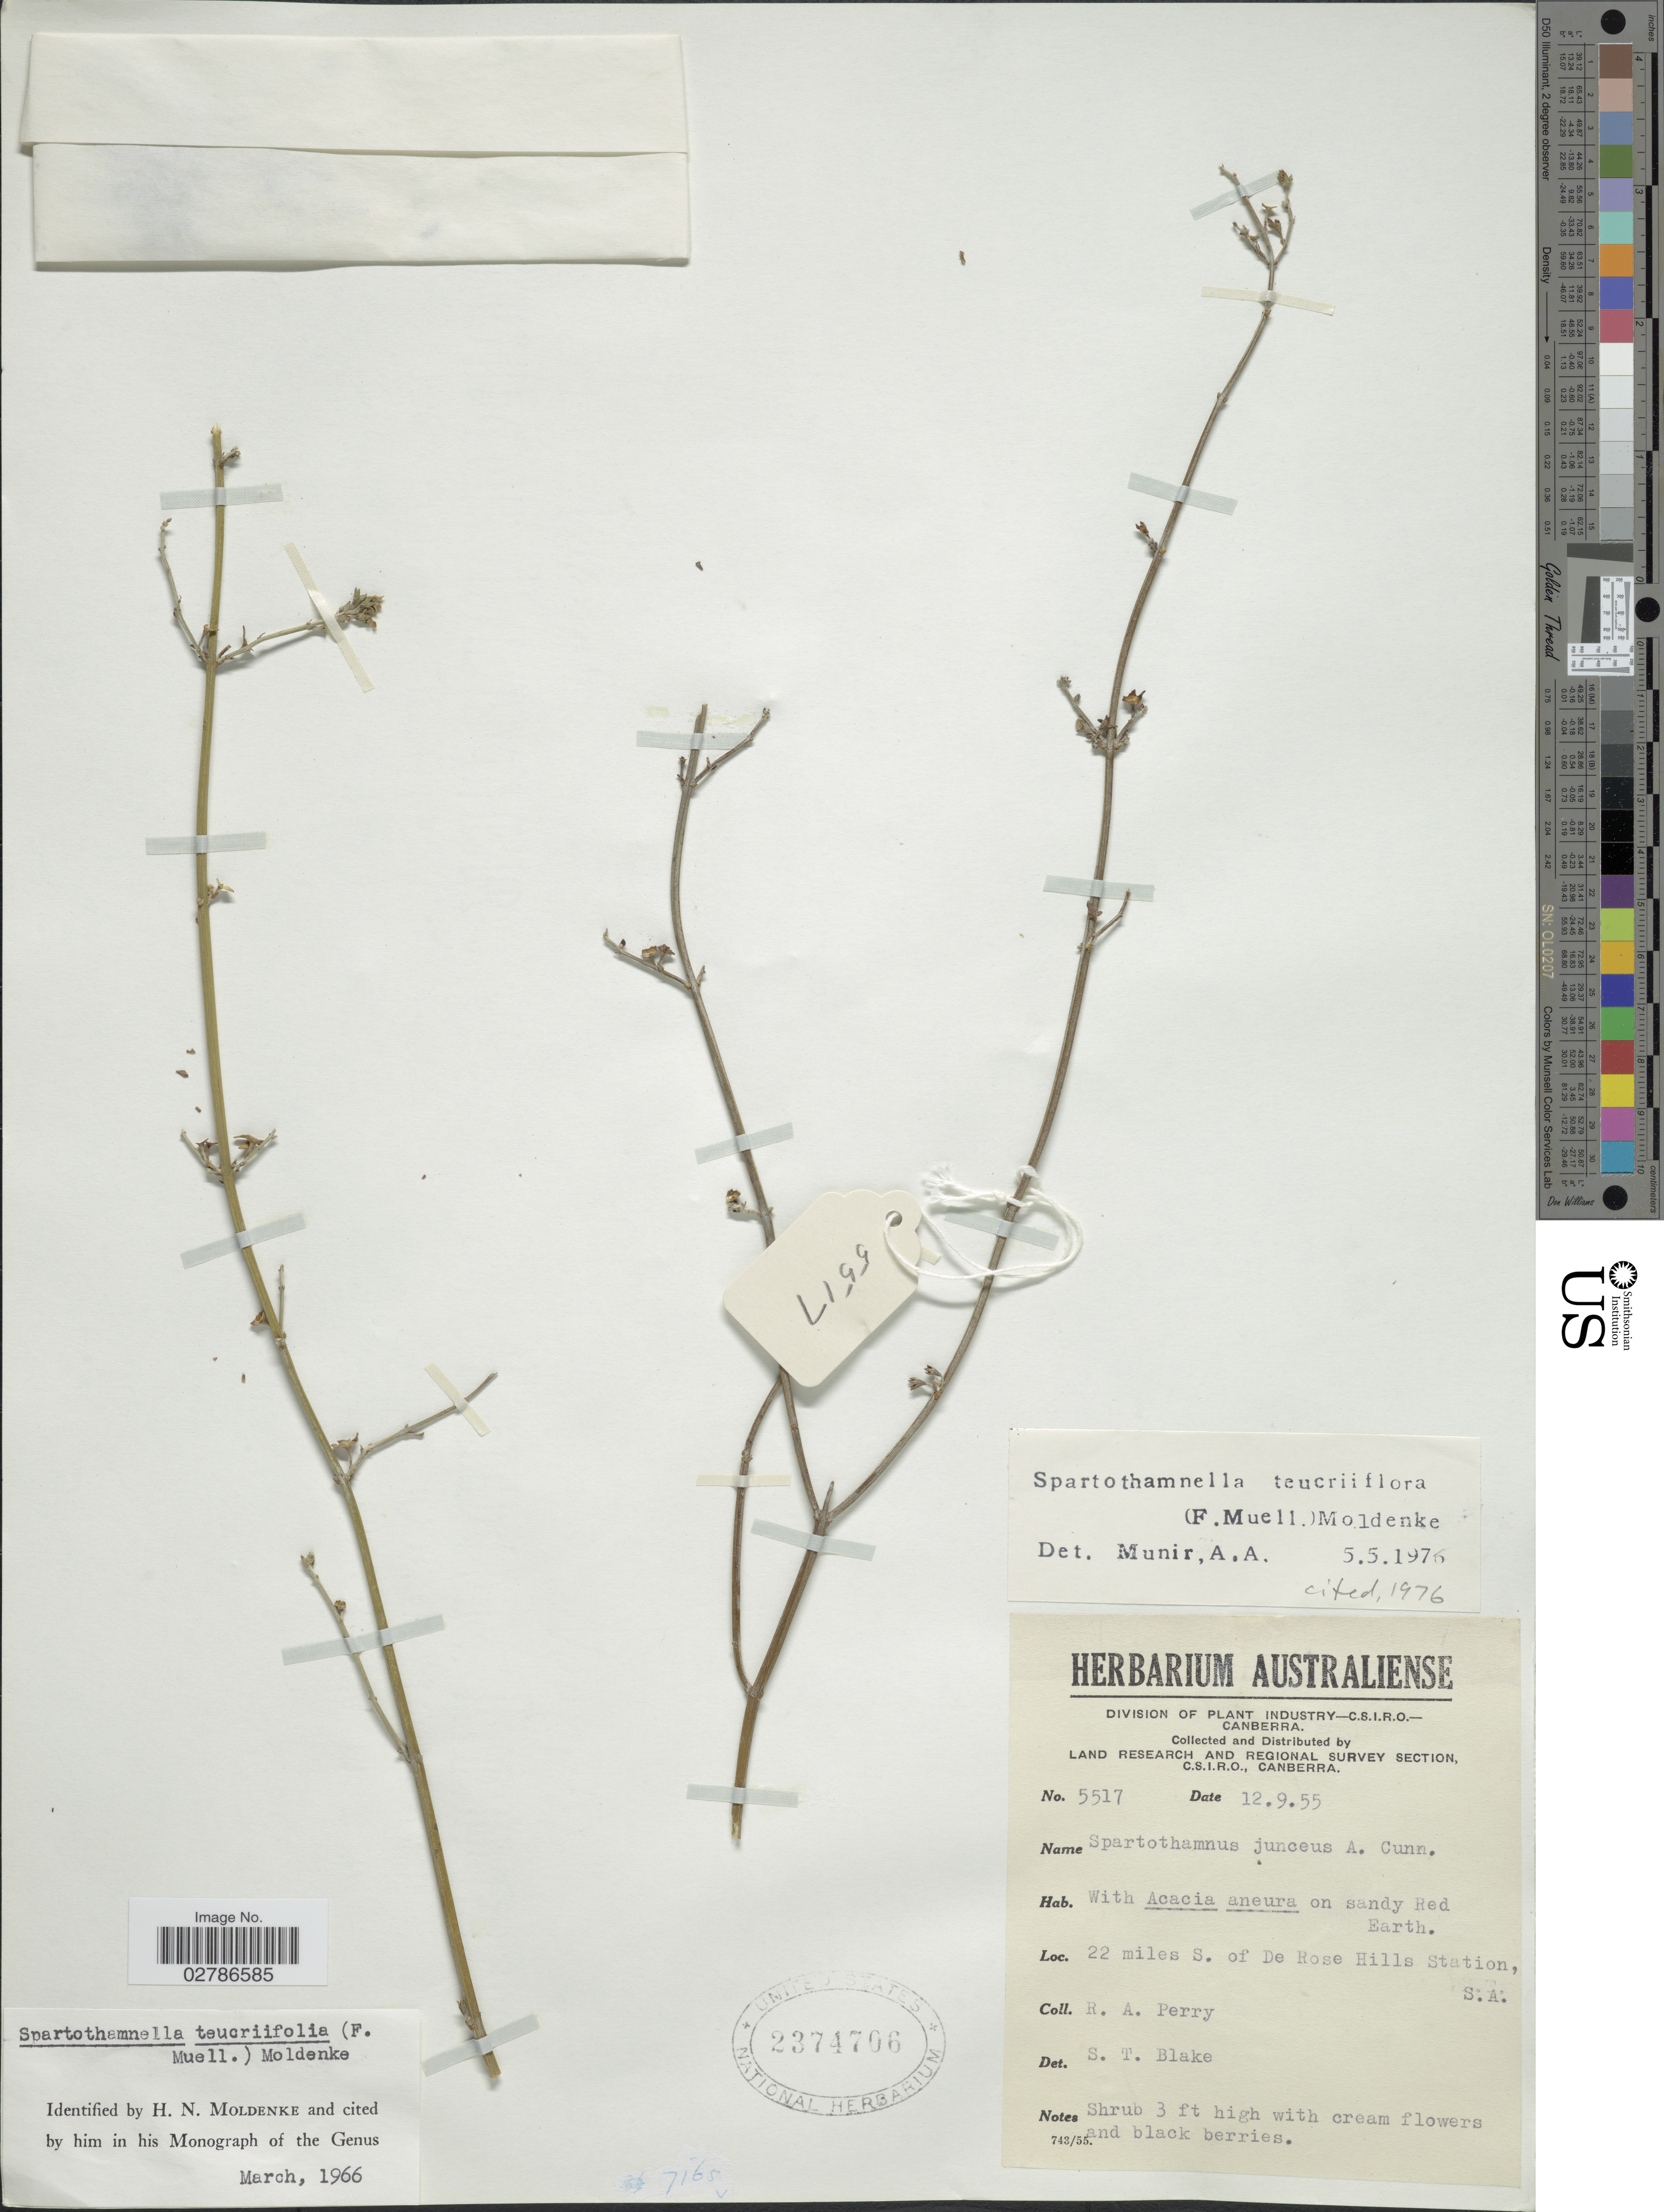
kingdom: Plantae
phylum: Tracheophyta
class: Magnoliopsida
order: Lamiales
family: Lamiaceae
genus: Spartothamnella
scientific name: Spartothamnella teucriiflora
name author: (F. Muell.) Moldenke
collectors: Perry, R. A.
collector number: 5517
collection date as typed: Transcribed d/m/y: 12/9/55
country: Australia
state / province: South Australia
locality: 22 miles S. of De Rose Hills Station, S.A.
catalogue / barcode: US 2374706